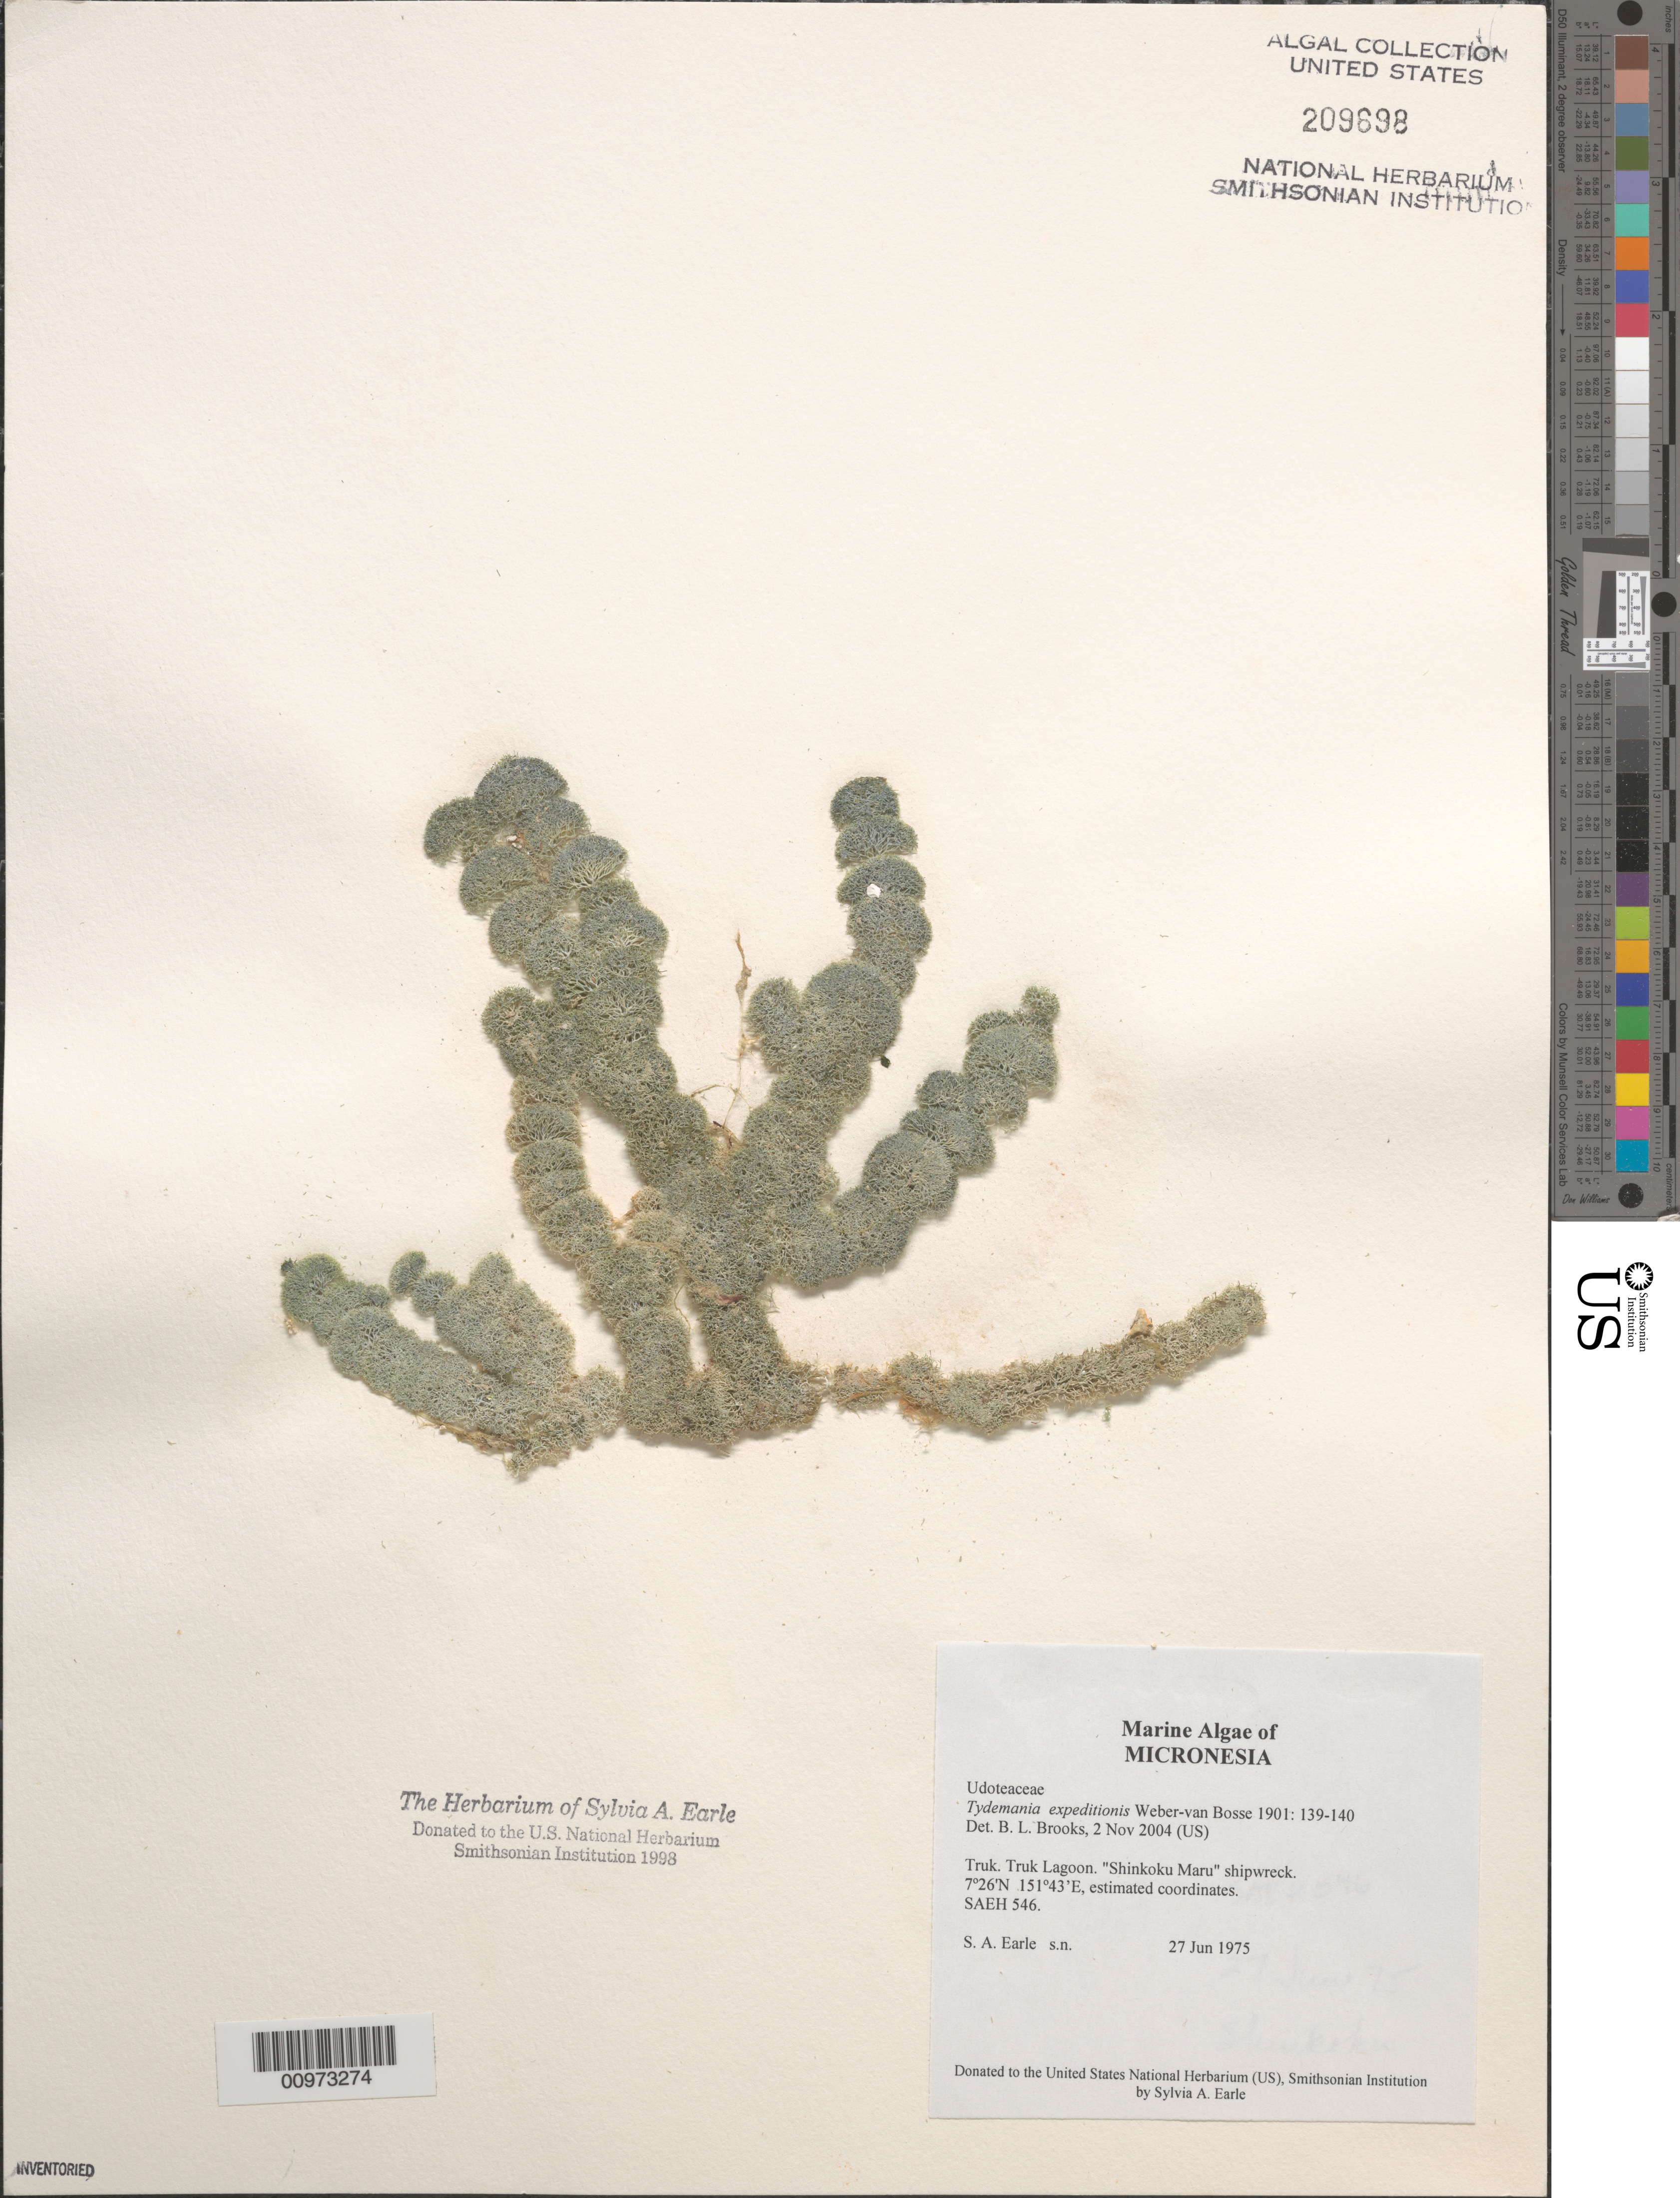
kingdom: Plantae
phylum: Chlorophyta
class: Ulvophyceae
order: Bryopsidales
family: Udoteaceae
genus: Tydemania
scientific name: Tydemania expeditionis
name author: Weber Bosse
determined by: Brooks, B. L., (BOT), Smithsonian Institution - National Museum of Natural History (UNITED STATES)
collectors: S. A. Earle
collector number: SAEH 546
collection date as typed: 27 Jun 1975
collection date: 1975-06-27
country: Micronesia, Federated States of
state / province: Truk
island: Truk (Chuuk) Is.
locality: Chuuk Lagoon (Truk Lagoon), Shinkoku Maru shipwreck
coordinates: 7 26'N, 151 43'E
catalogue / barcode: US 209698